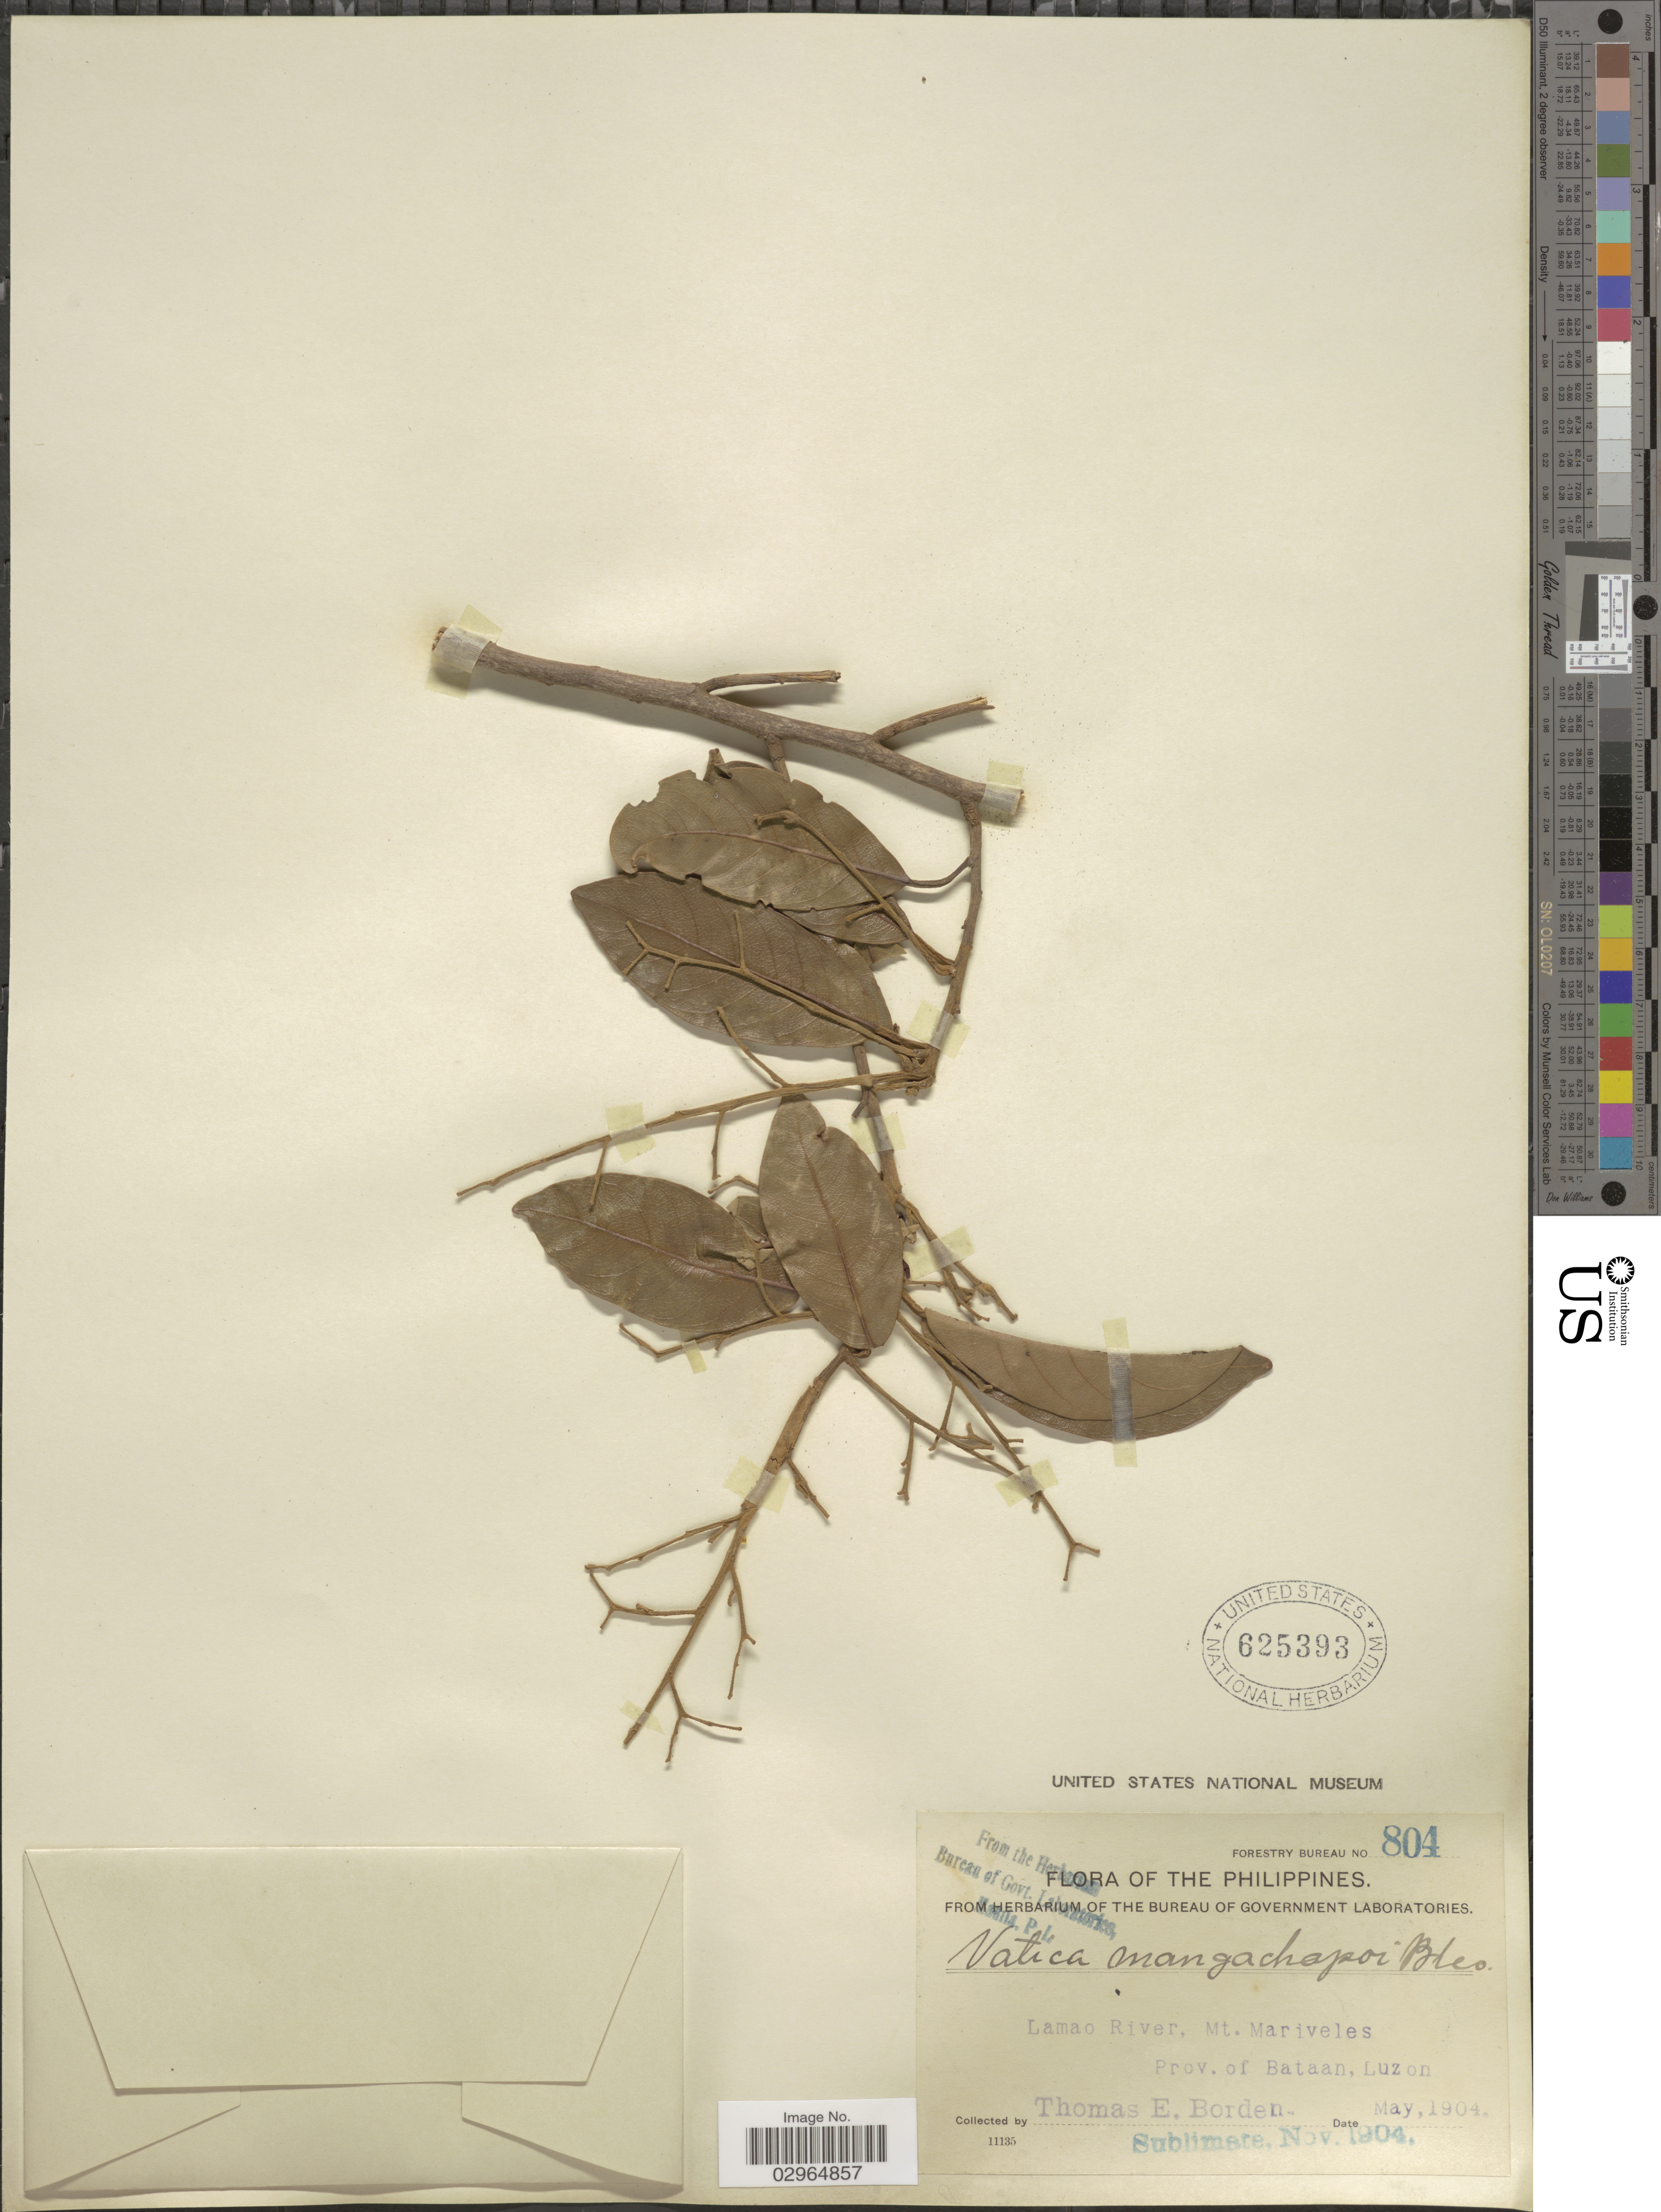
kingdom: Plantae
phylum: Tracheophyta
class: Magnoliopsida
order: Malvales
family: Dipterocarpaceae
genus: Vatica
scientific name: Vatica mangachapoi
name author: Blanco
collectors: T. E. Borden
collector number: Forestry Bureau 804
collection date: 1904-05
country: Philippines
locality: Lamao River, Mt. Mariveles Prov. of Bataan, Luzon.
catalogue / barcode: US 625393